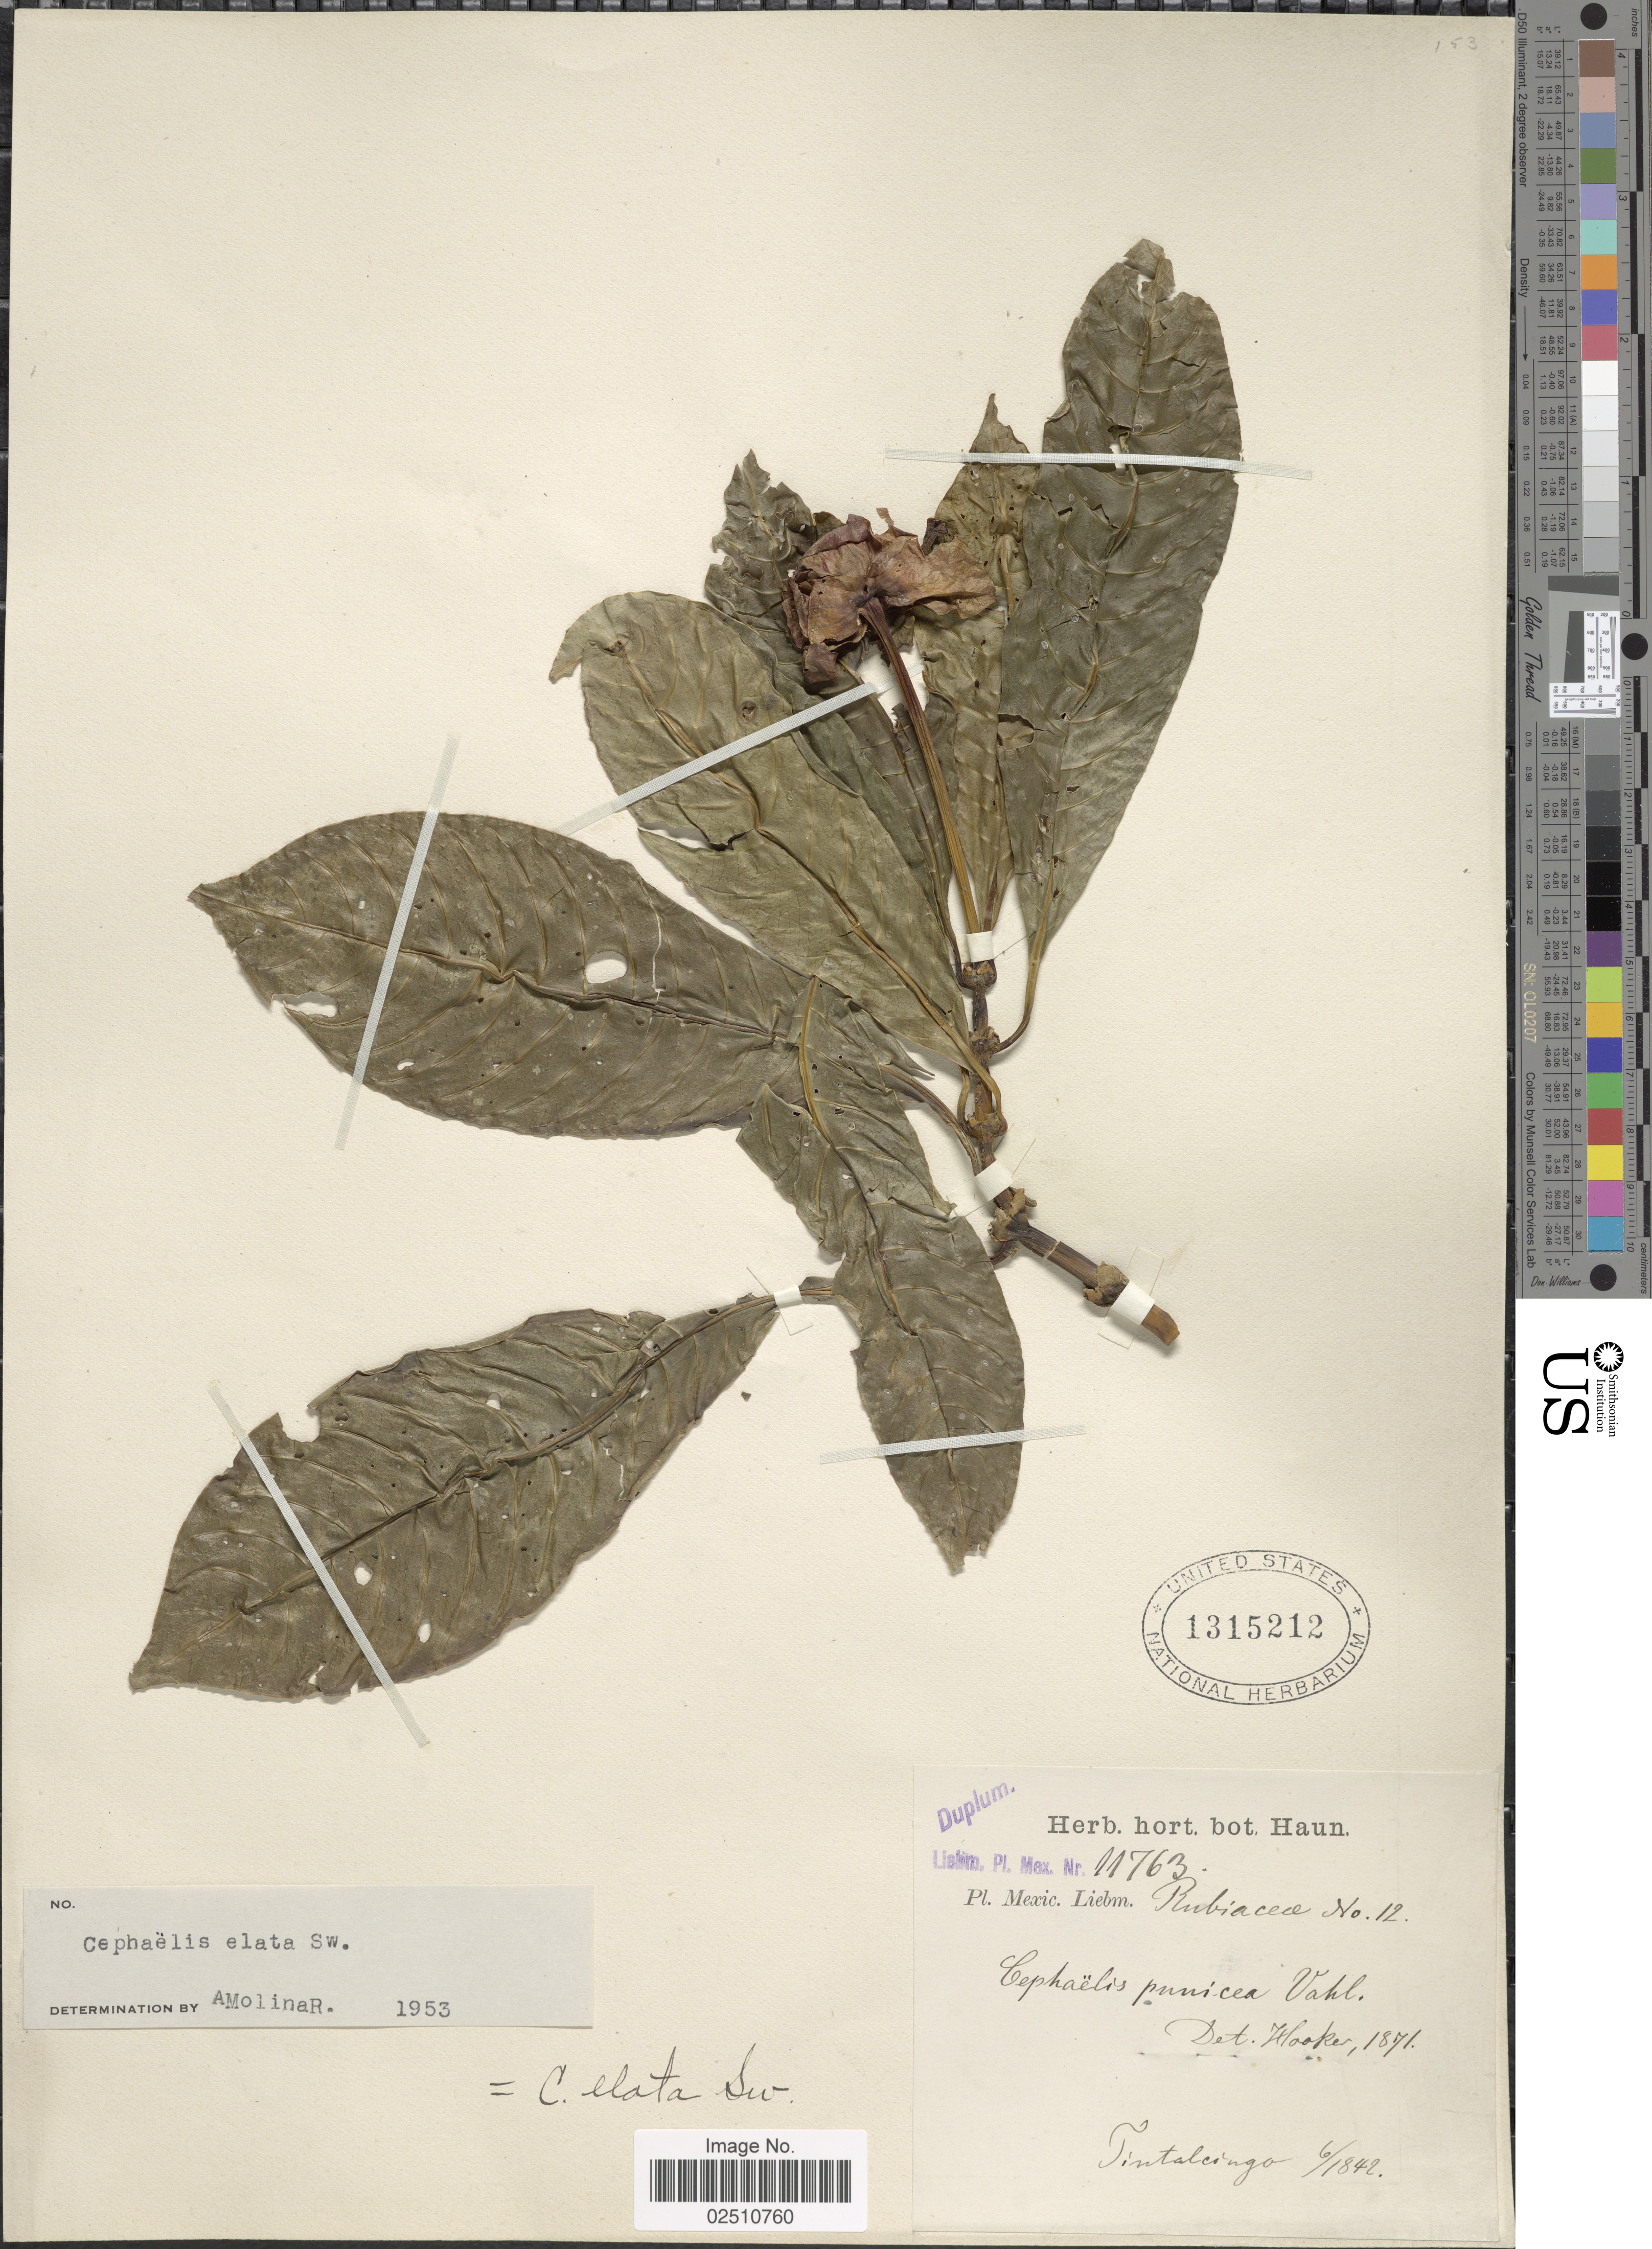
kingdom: Plantae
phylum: Tracheophyta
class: Magnoliopsida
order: Gentianales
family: Rubiaceae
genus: Psychotria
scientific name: Psychotria elata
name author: (Sw.) Hammel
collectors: Liebmann, --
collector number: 11763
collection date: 1842-06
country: Mexico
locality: Tintalcingo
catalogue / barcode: US 1315212